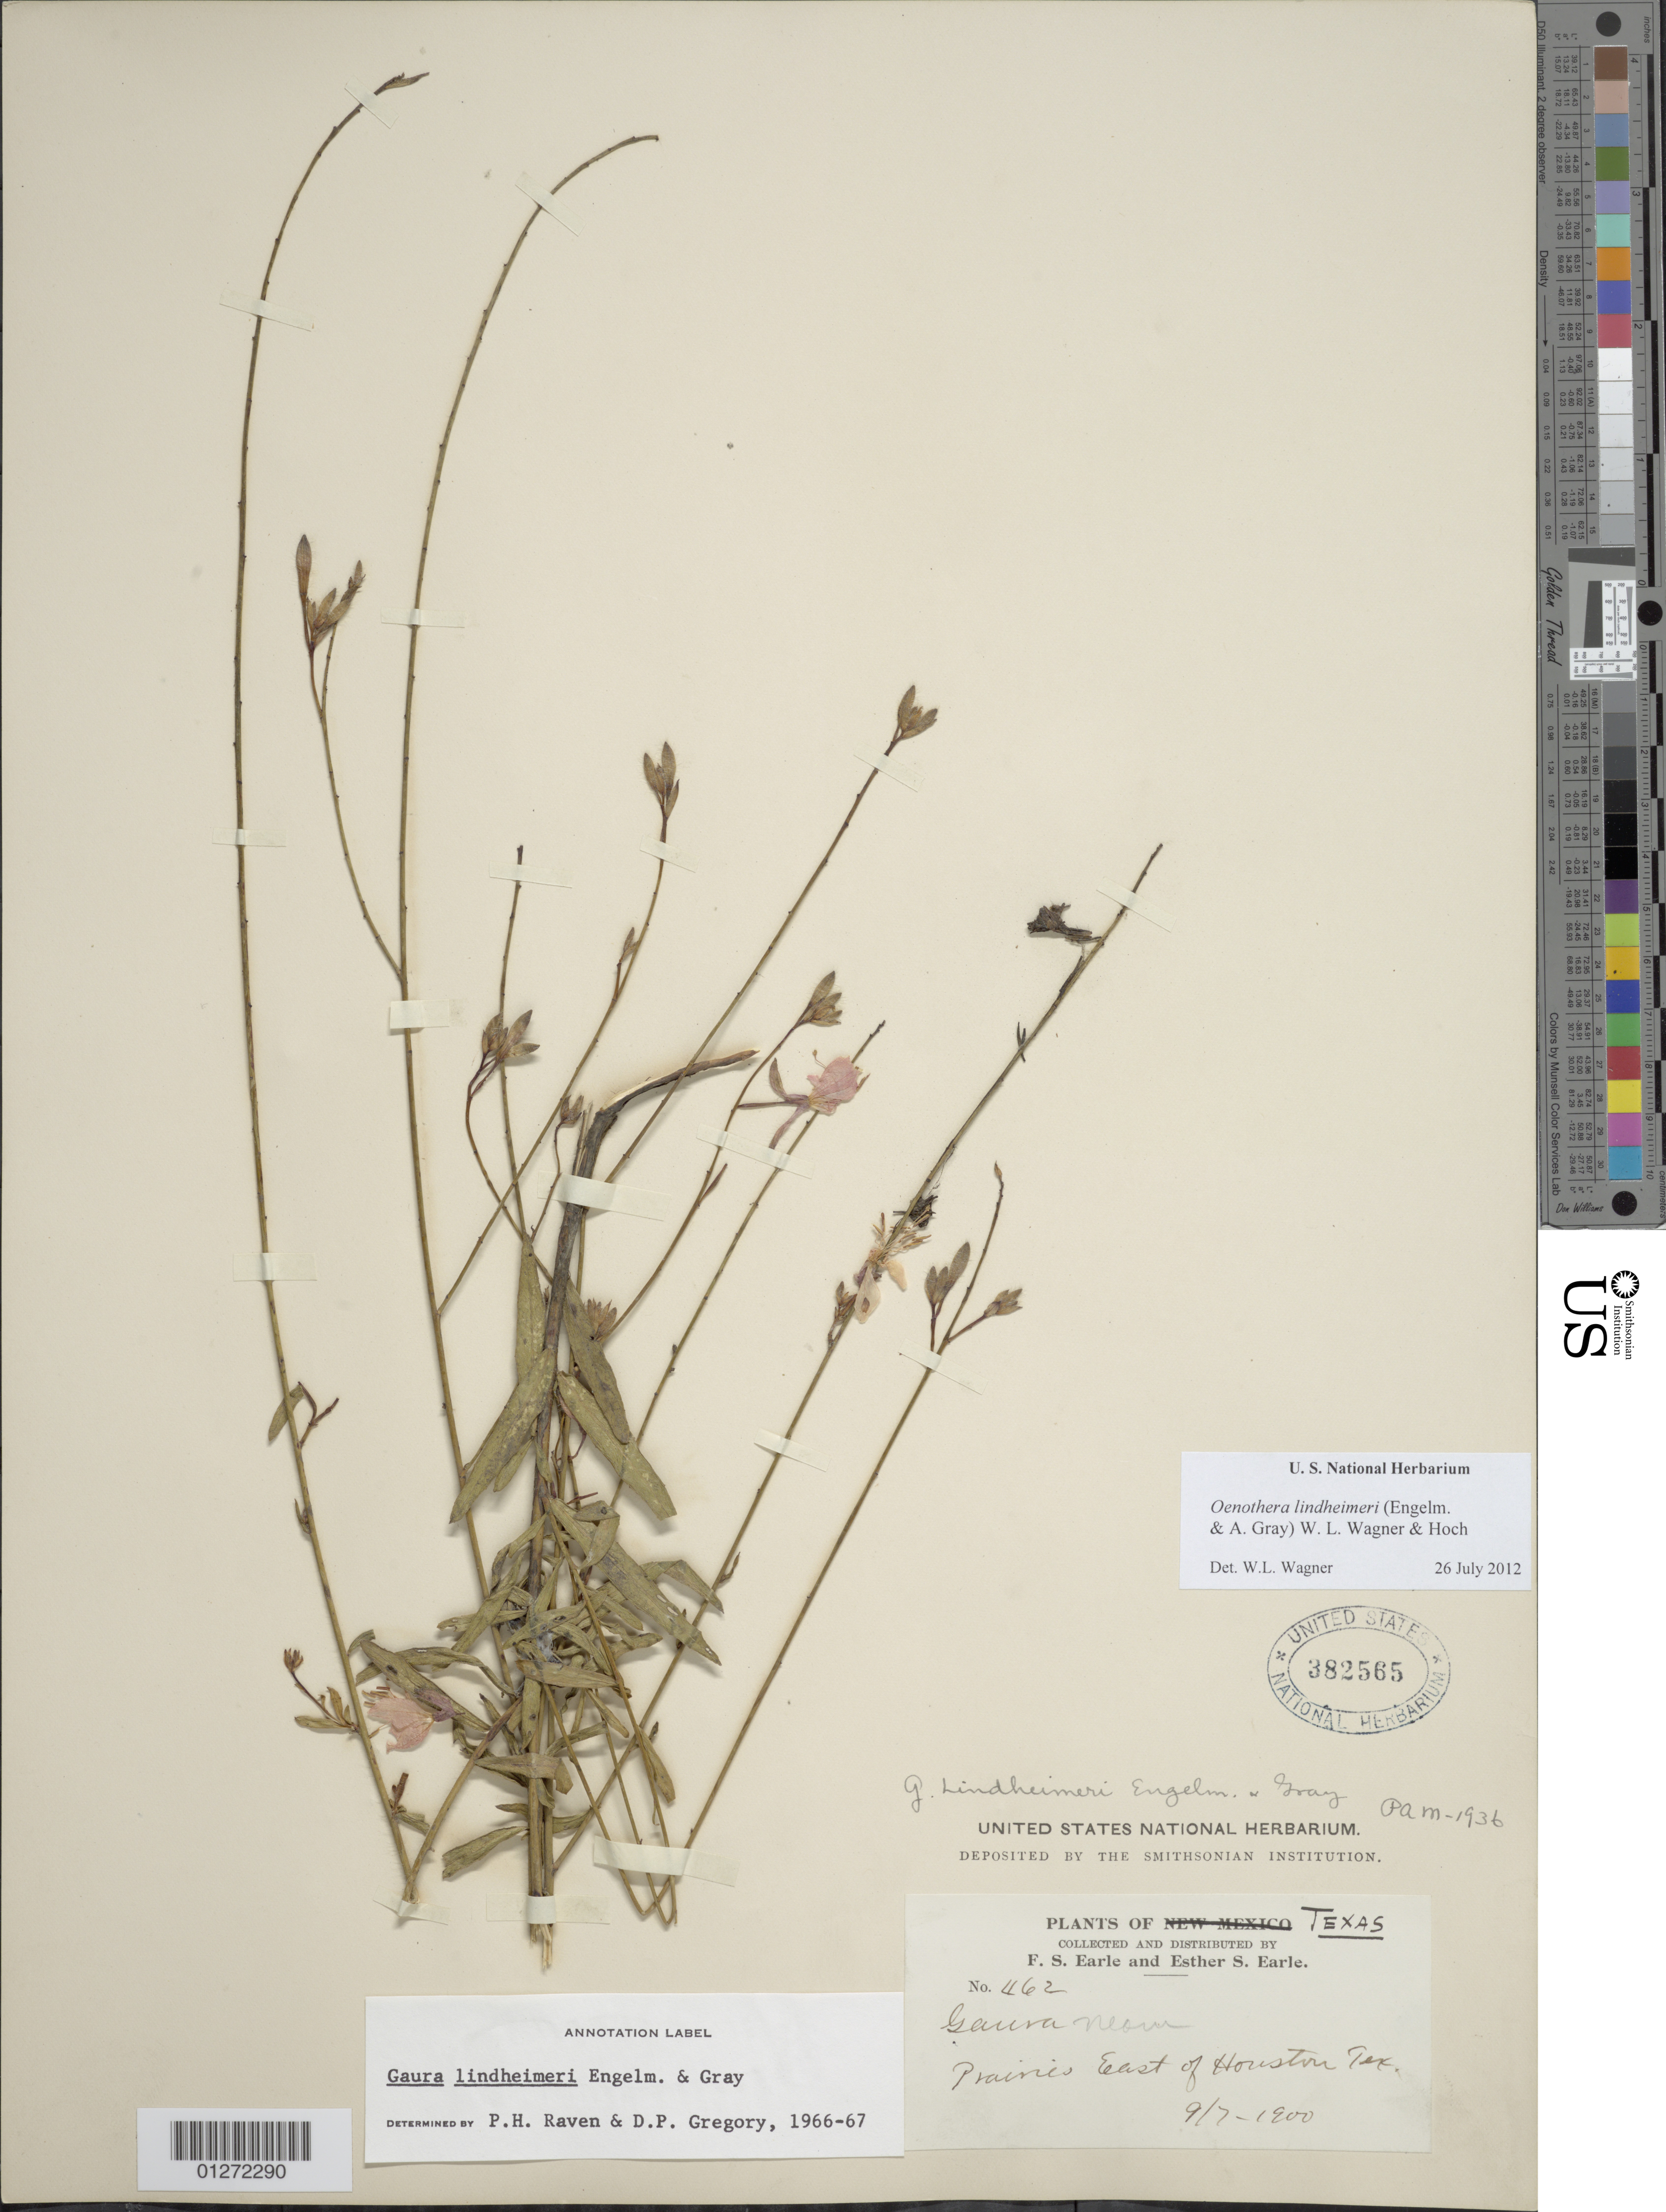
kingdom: Plantae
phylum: Tracheophyta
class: Magnoliopsida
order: Myrtales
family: Onagraceae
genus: Oenothera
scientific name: Oenothera lindheimeri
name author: (Engelm. & A. Gray) W.L. Wagner & Hoch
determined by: Wagner, W. L., (BOT), Smithsonian Institution - National Museum of Natural History (UNITED STATES)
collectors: F. S. Earle & E. S. Earle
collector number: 462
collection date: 1900-09-07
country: United States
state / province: Texas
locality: East of Houston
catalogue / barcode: US 382565